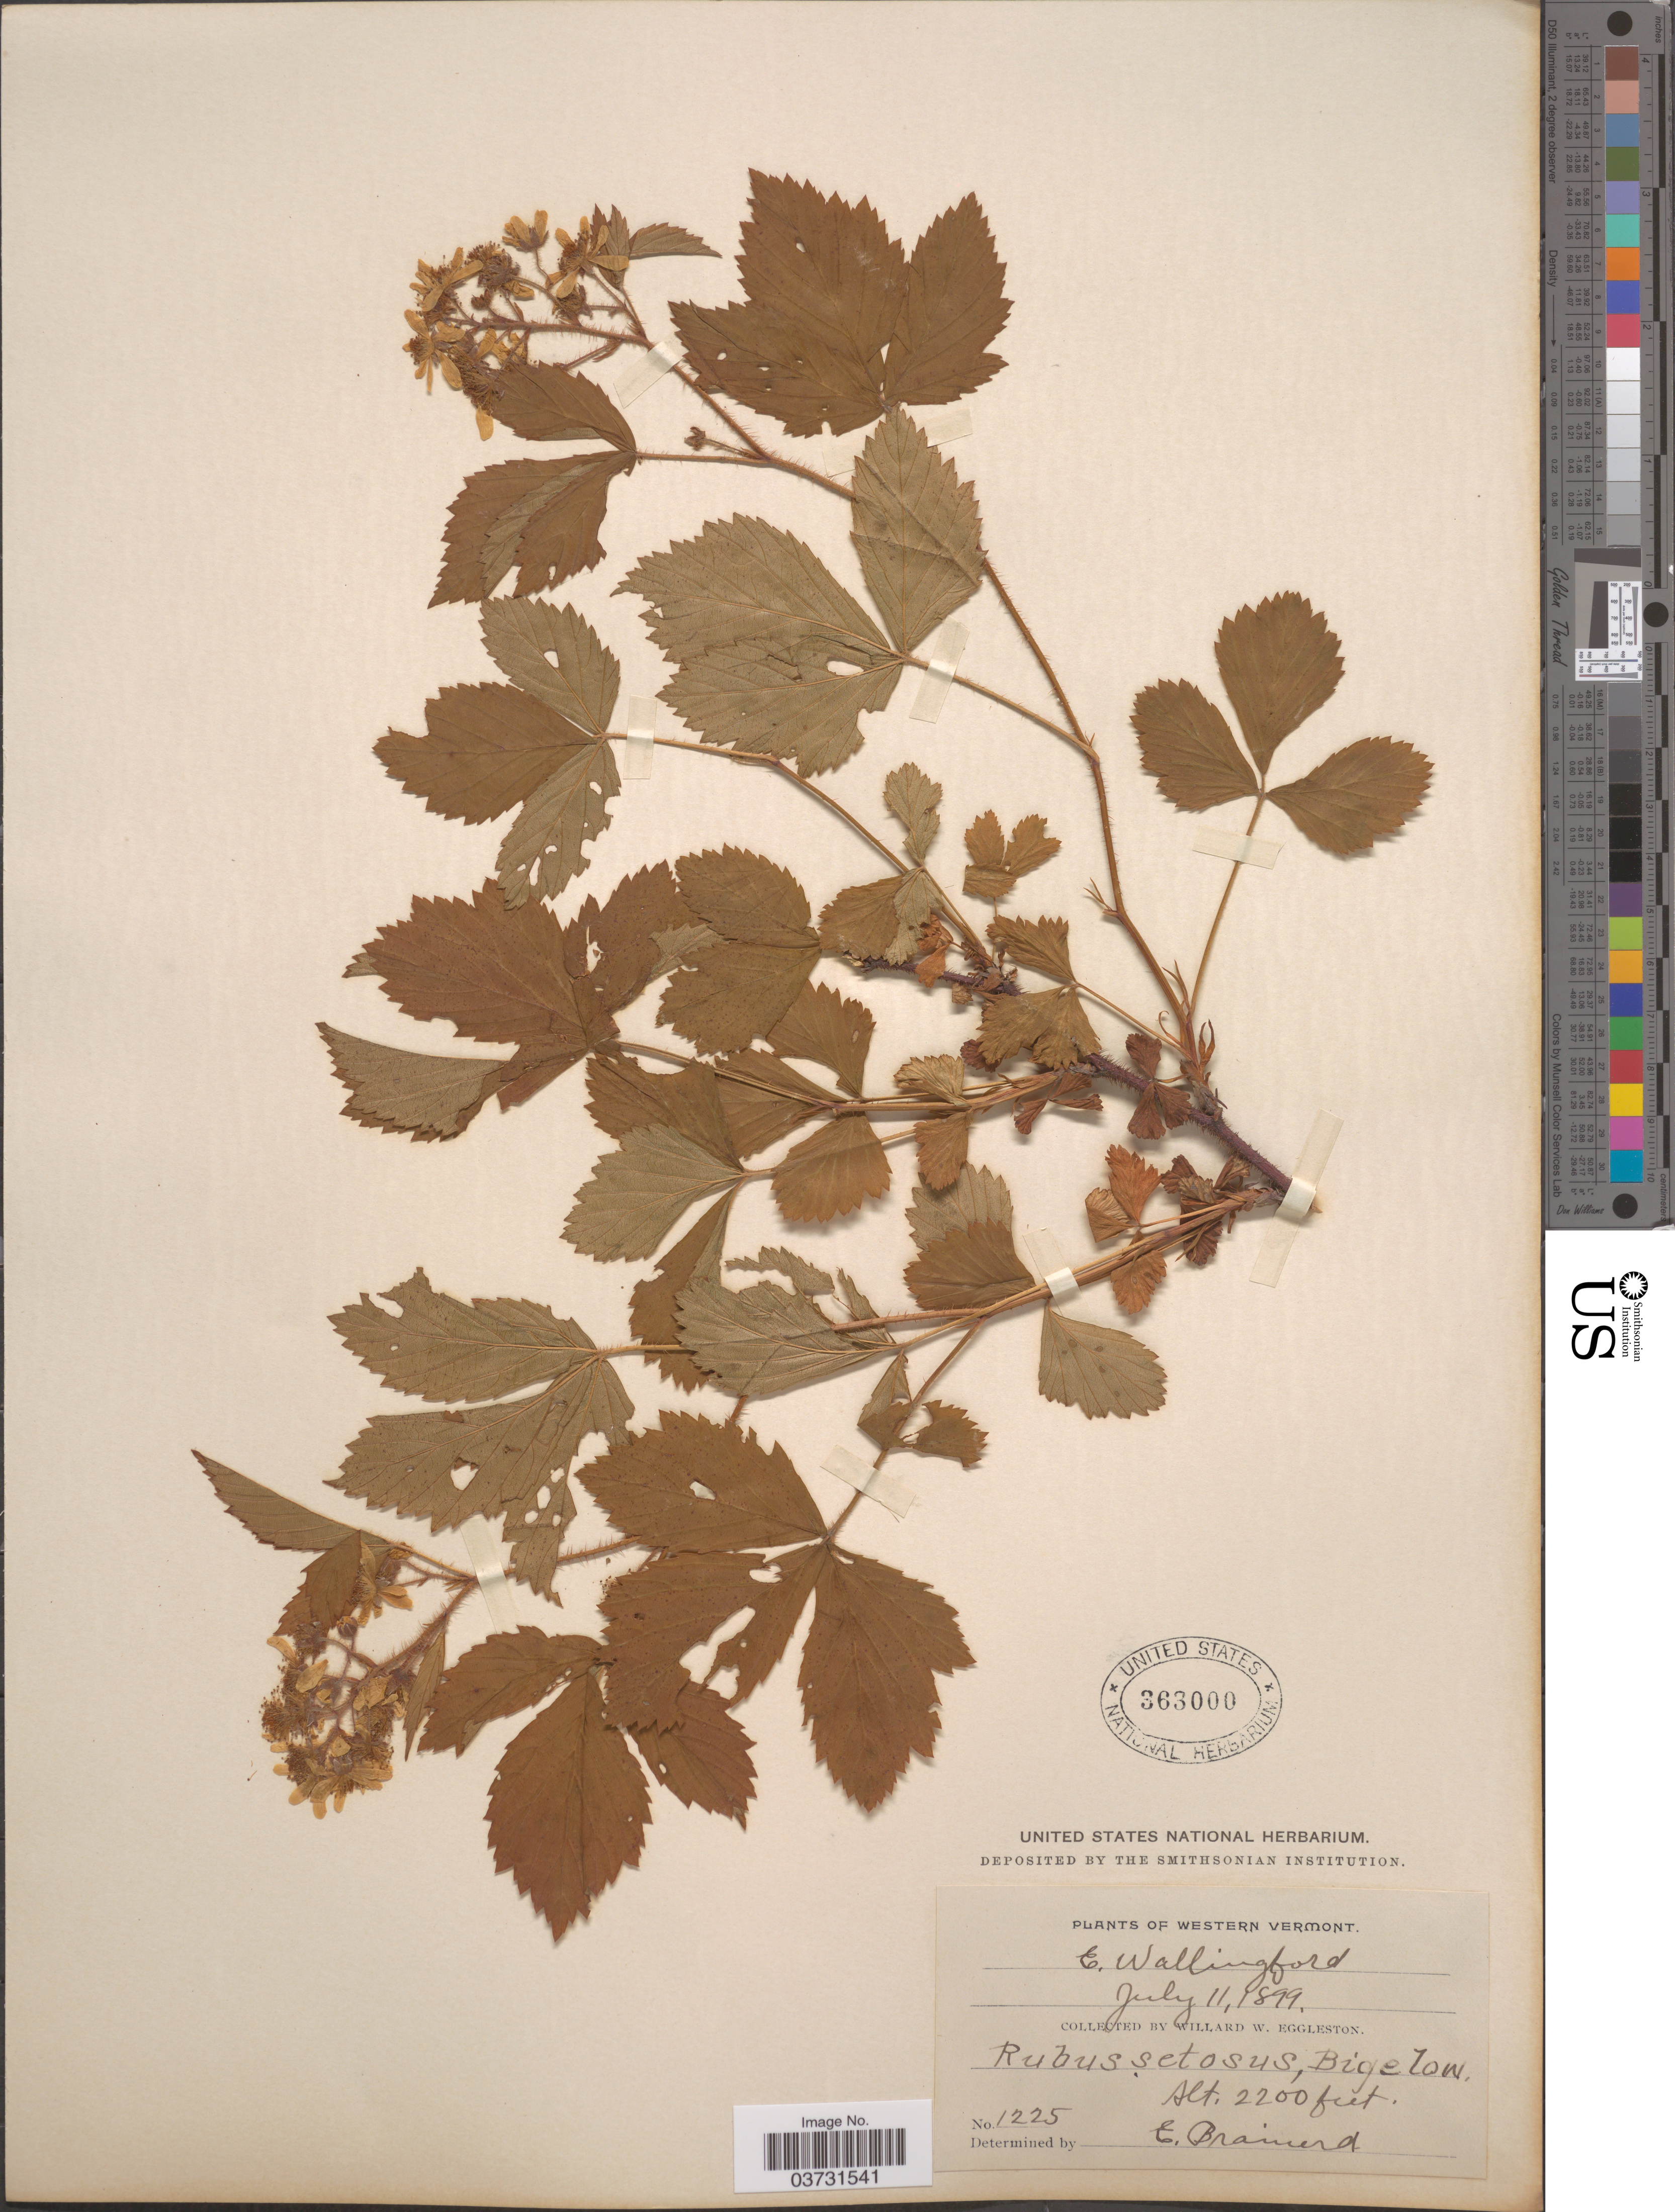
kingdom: Plantae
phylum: Tracheophyta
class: Magnoliopsida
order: Rosales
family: Rosaceae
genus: Rubus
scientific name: Rubus nigricans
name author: Rydb. in Britton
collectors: W. W. Eggleston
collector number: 1225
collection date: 1899-07-11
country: United States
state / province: Vermont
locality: Western Vermont. E. Wallingford.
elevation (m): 671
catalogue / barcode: US 363000